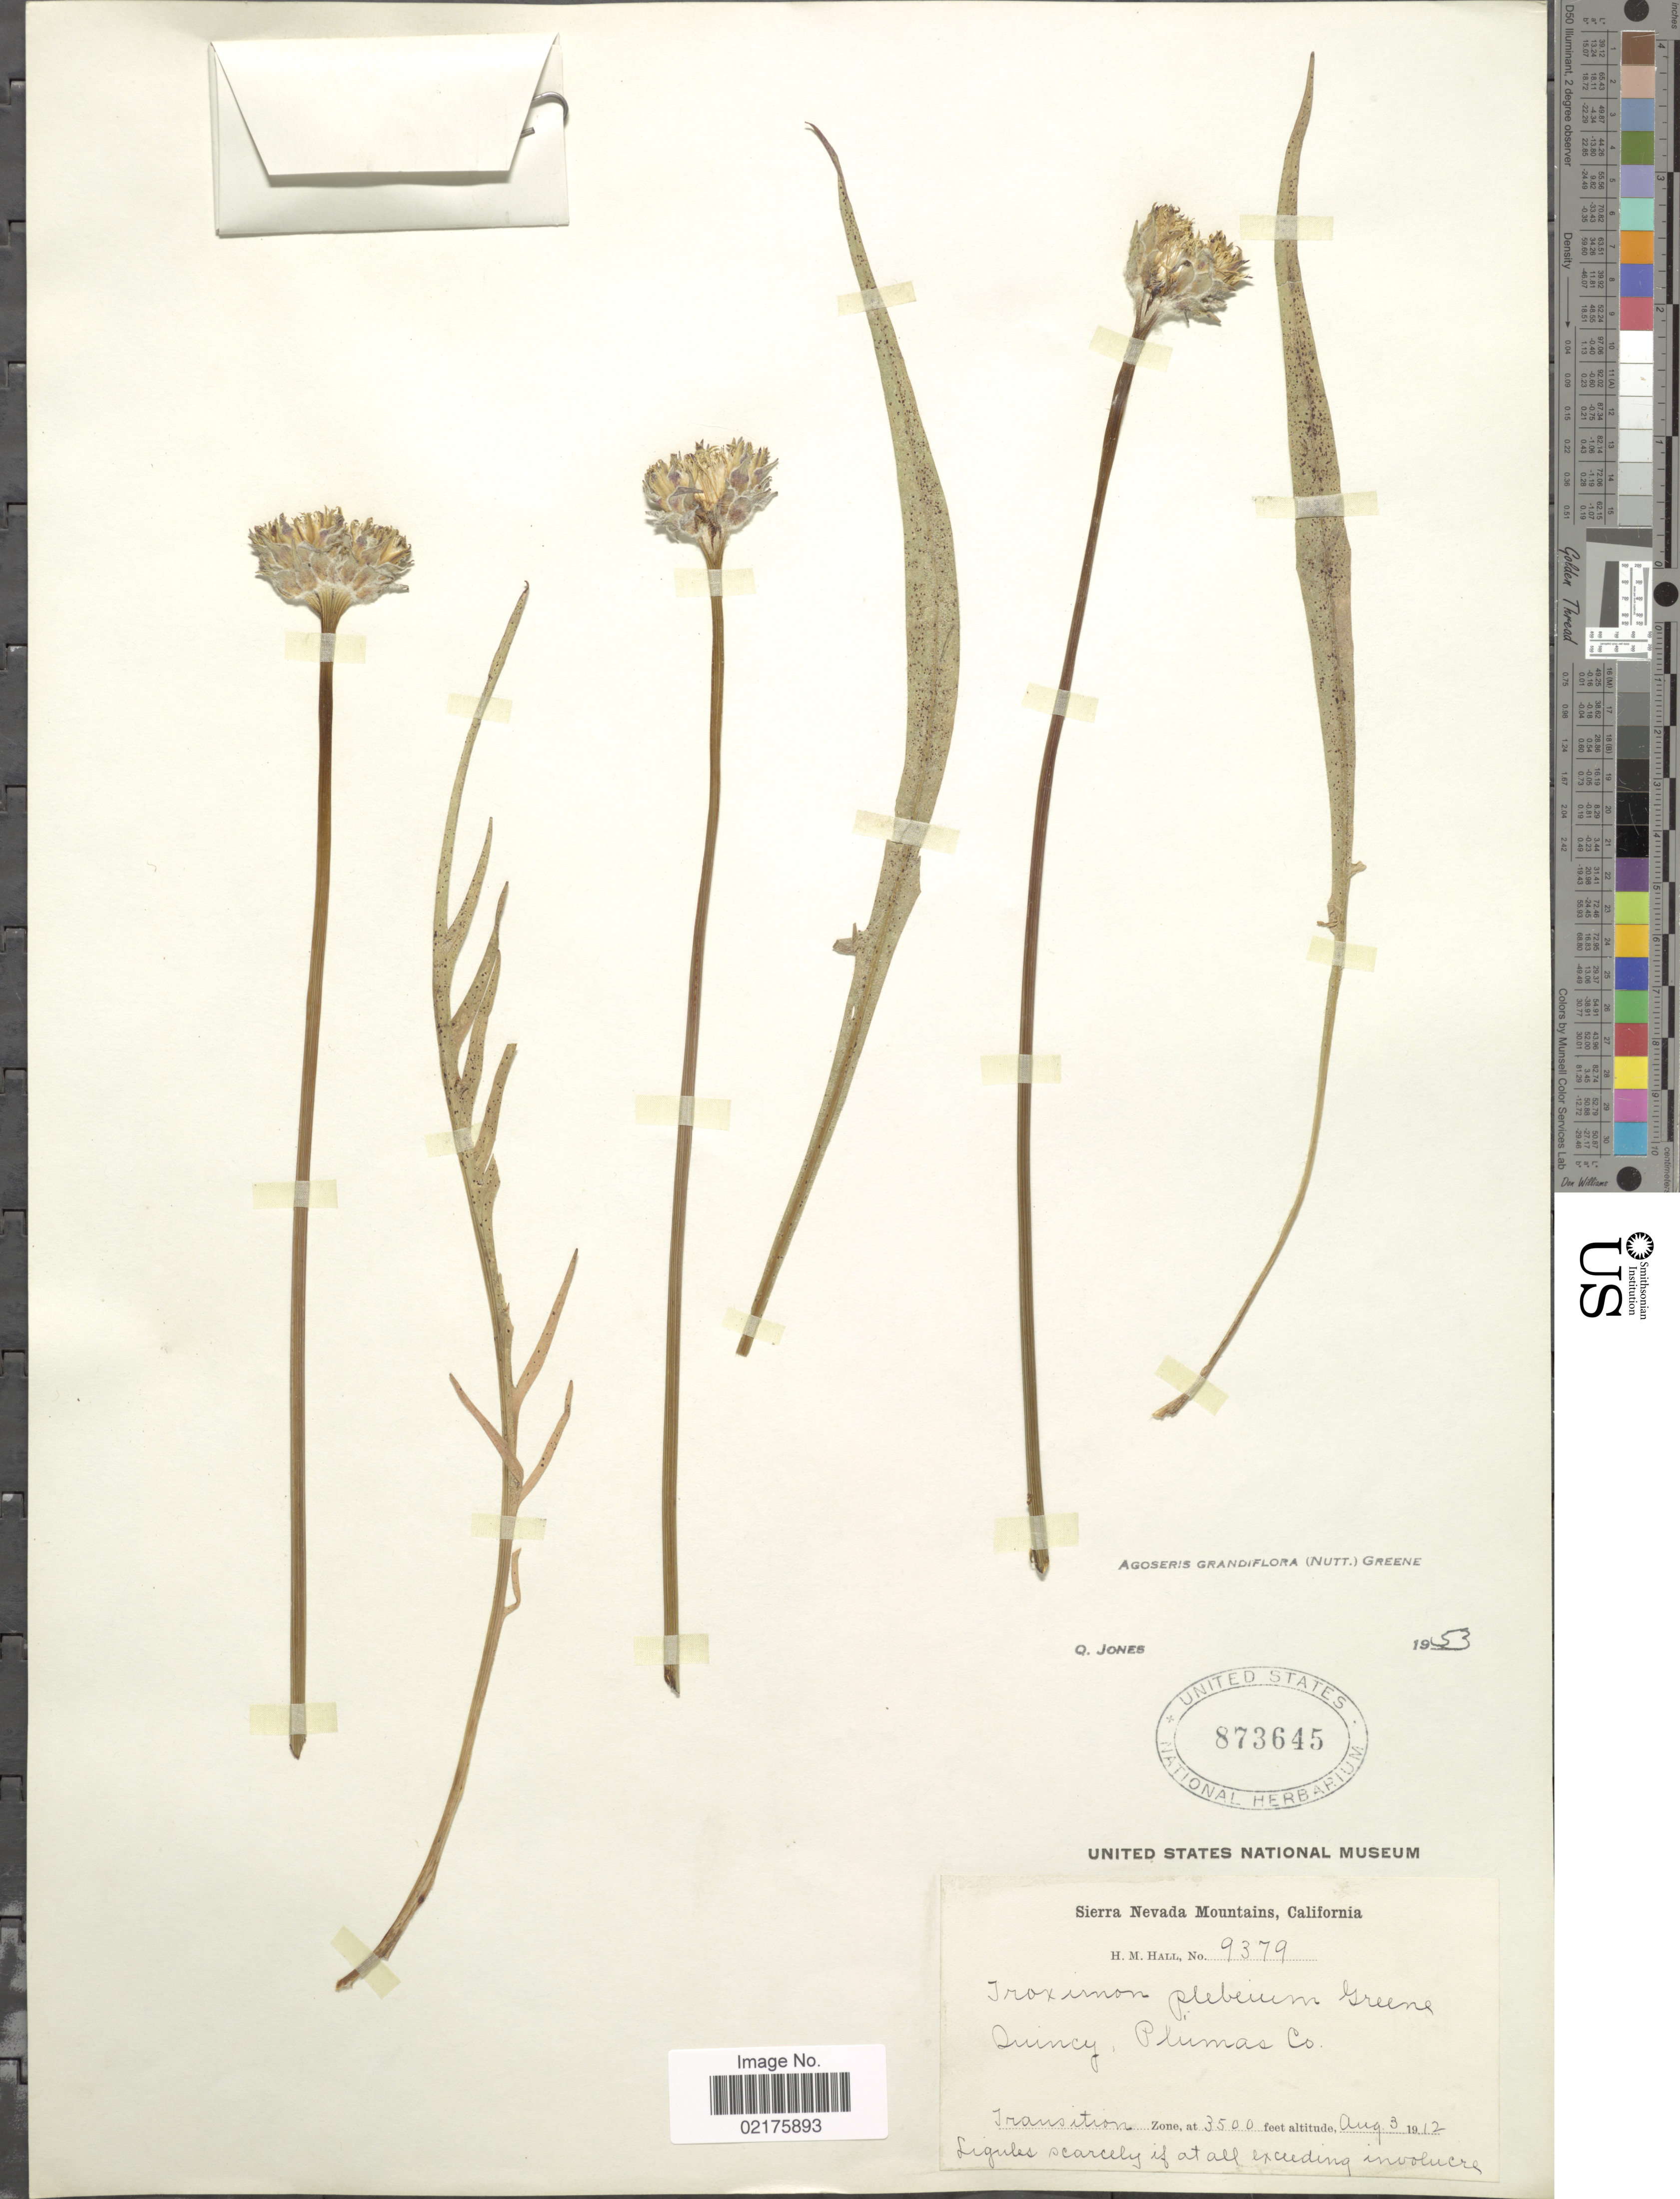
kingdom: Plantae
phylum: Tracheophyta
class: Magnoliopsida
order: Asterales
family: Asteraceae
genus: Agoseris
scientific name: Agoseris grandiflora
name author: (Nutt.) Greene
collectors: H. M. Hall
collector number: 9379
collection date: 1912-08-03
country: United States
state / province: California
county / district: Plumas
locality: Sierra Nevada Mountains, Quincy, Plumas Co., Transition Zone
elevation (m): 1067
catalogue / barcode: US 873645